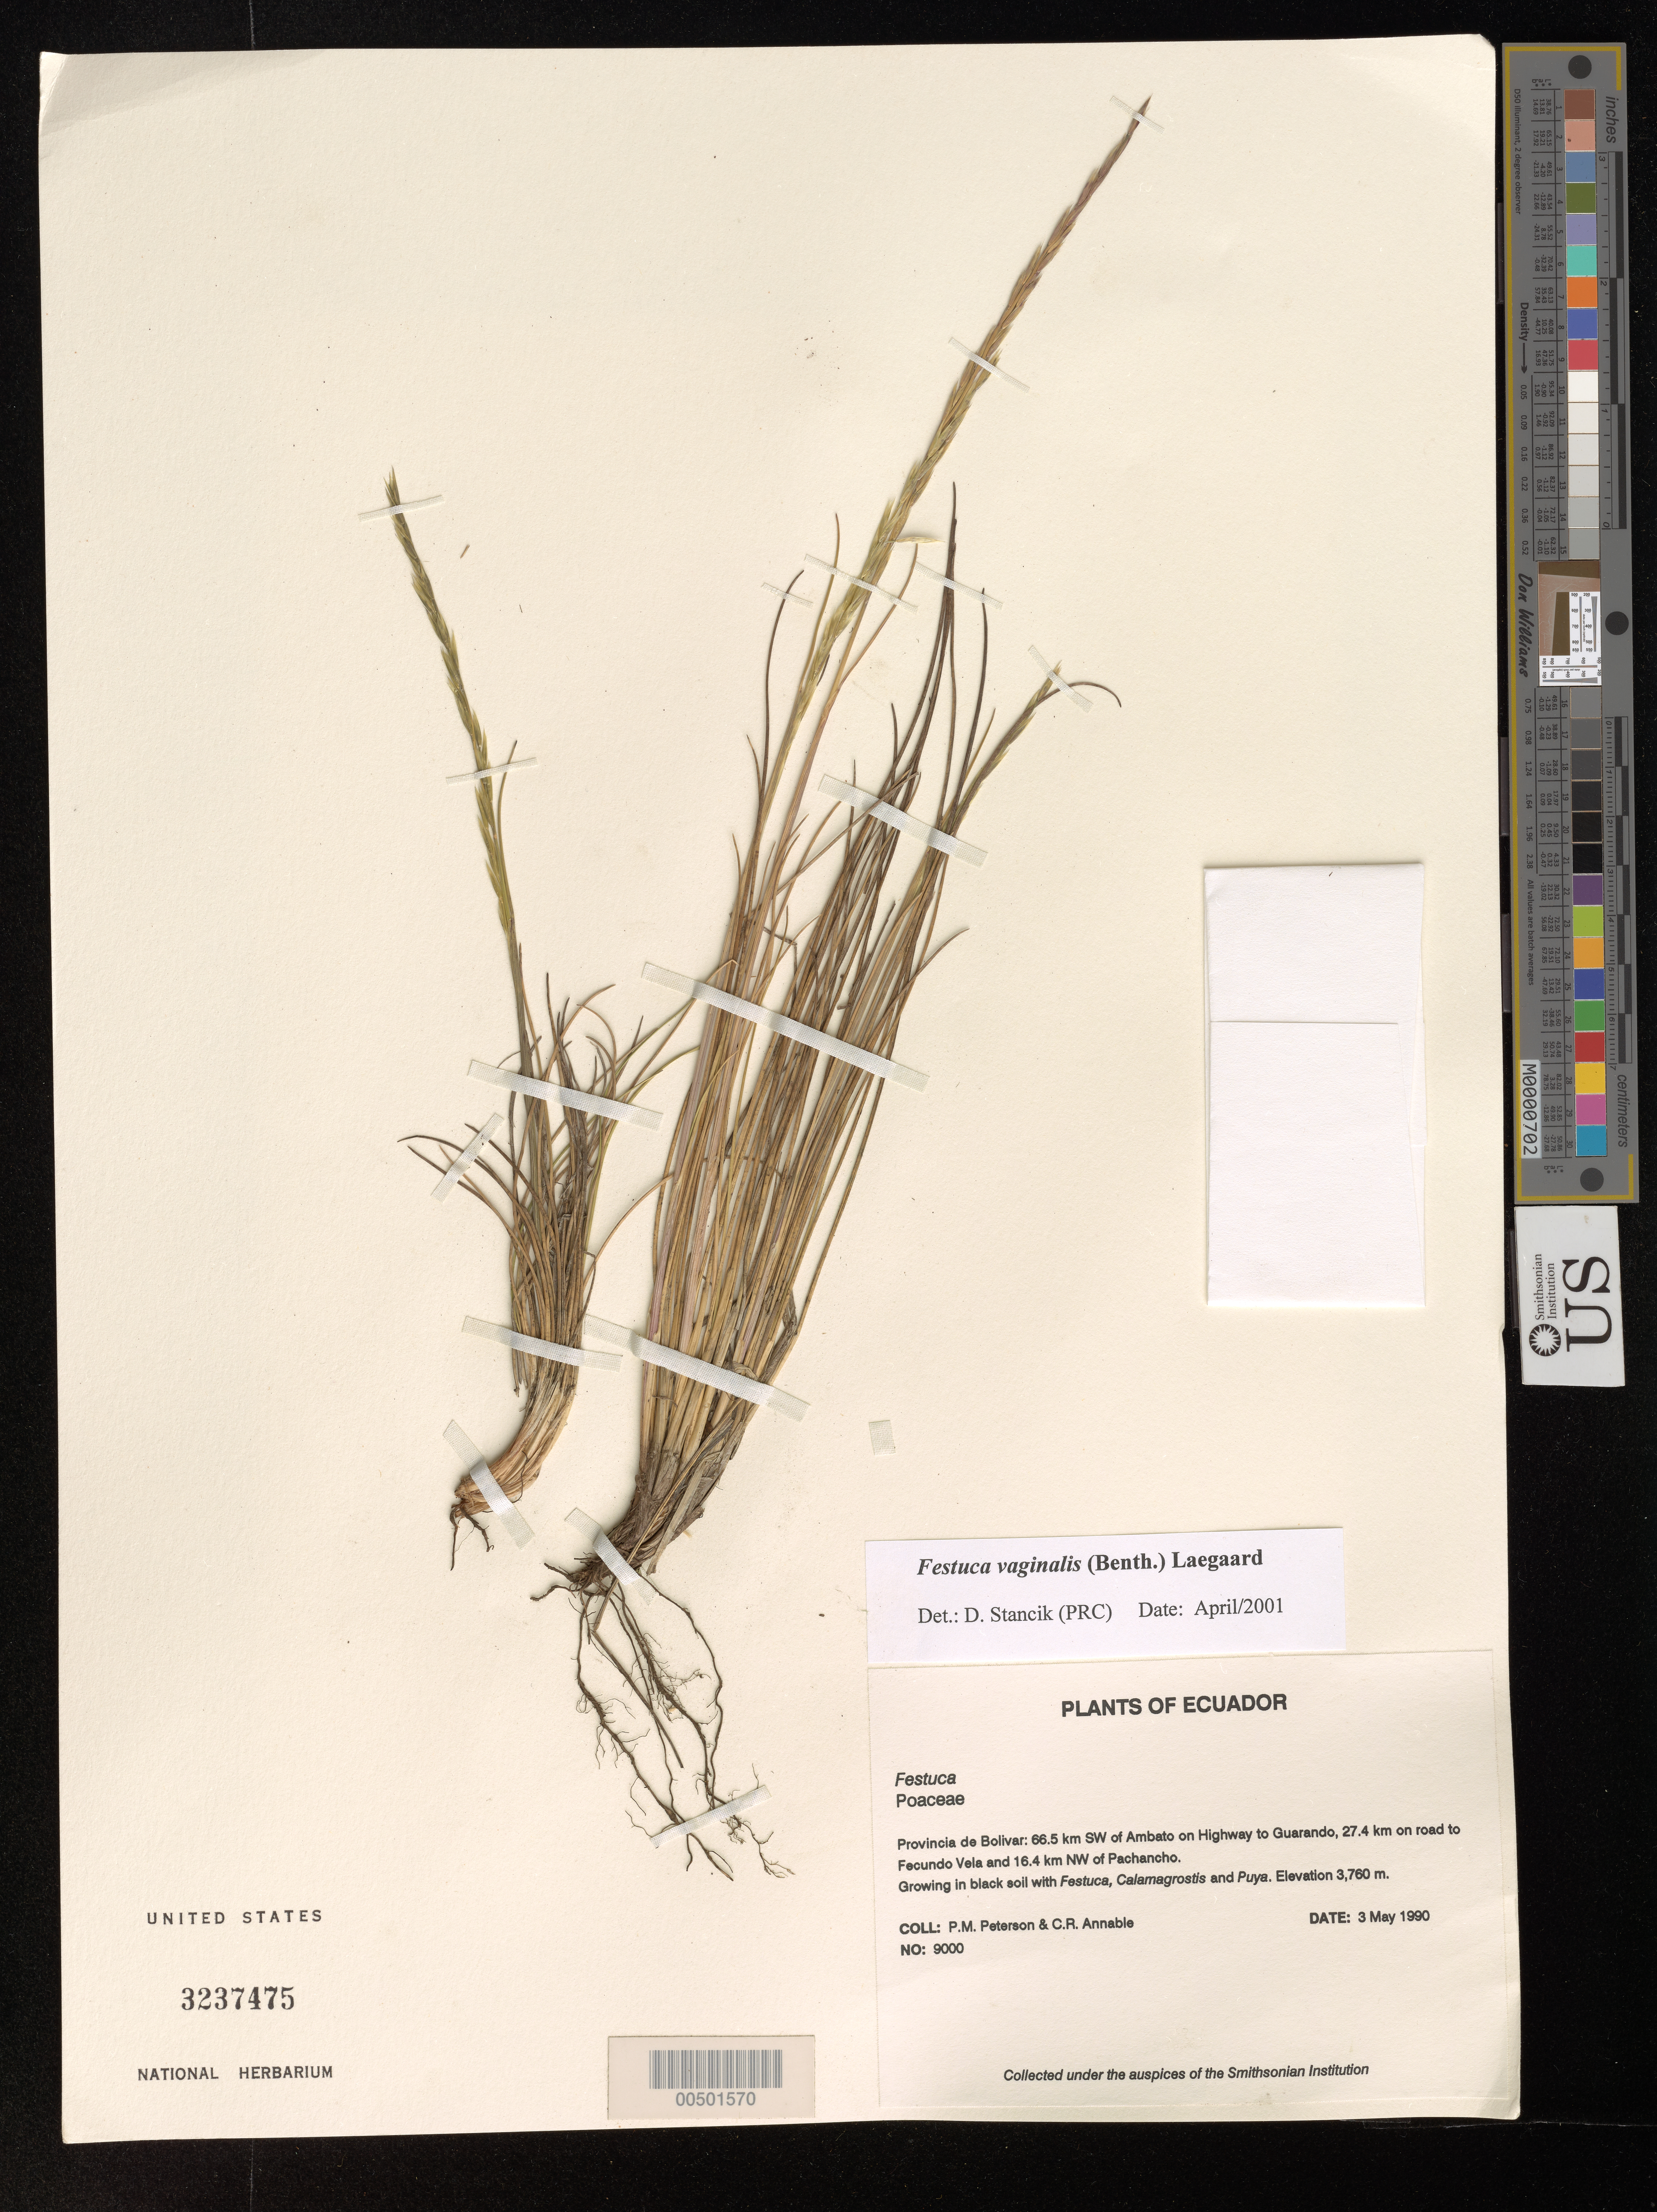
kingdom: Plantae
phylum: Tracheophyta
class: Liliopsida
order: Poales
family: Poaceae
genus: Festuca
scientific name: Festuca vaginalis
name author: (Benth.) Lægaard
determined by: Stancik, D.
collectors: P. M. Peterson & C. R. Annable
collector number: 09000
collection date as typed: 03 May 1990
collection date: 1990-05-03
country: Ecuador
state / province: Bolívar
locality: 66.5 km SW of Ambato on Highway to Guarando, 27.4 km on road to Fecundo Vela and 16.4 km NW of Pachancho.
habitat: Growing in black soil with Festuca, Calamagrostis and Puya.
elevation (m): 3760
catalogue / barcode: US 3237475